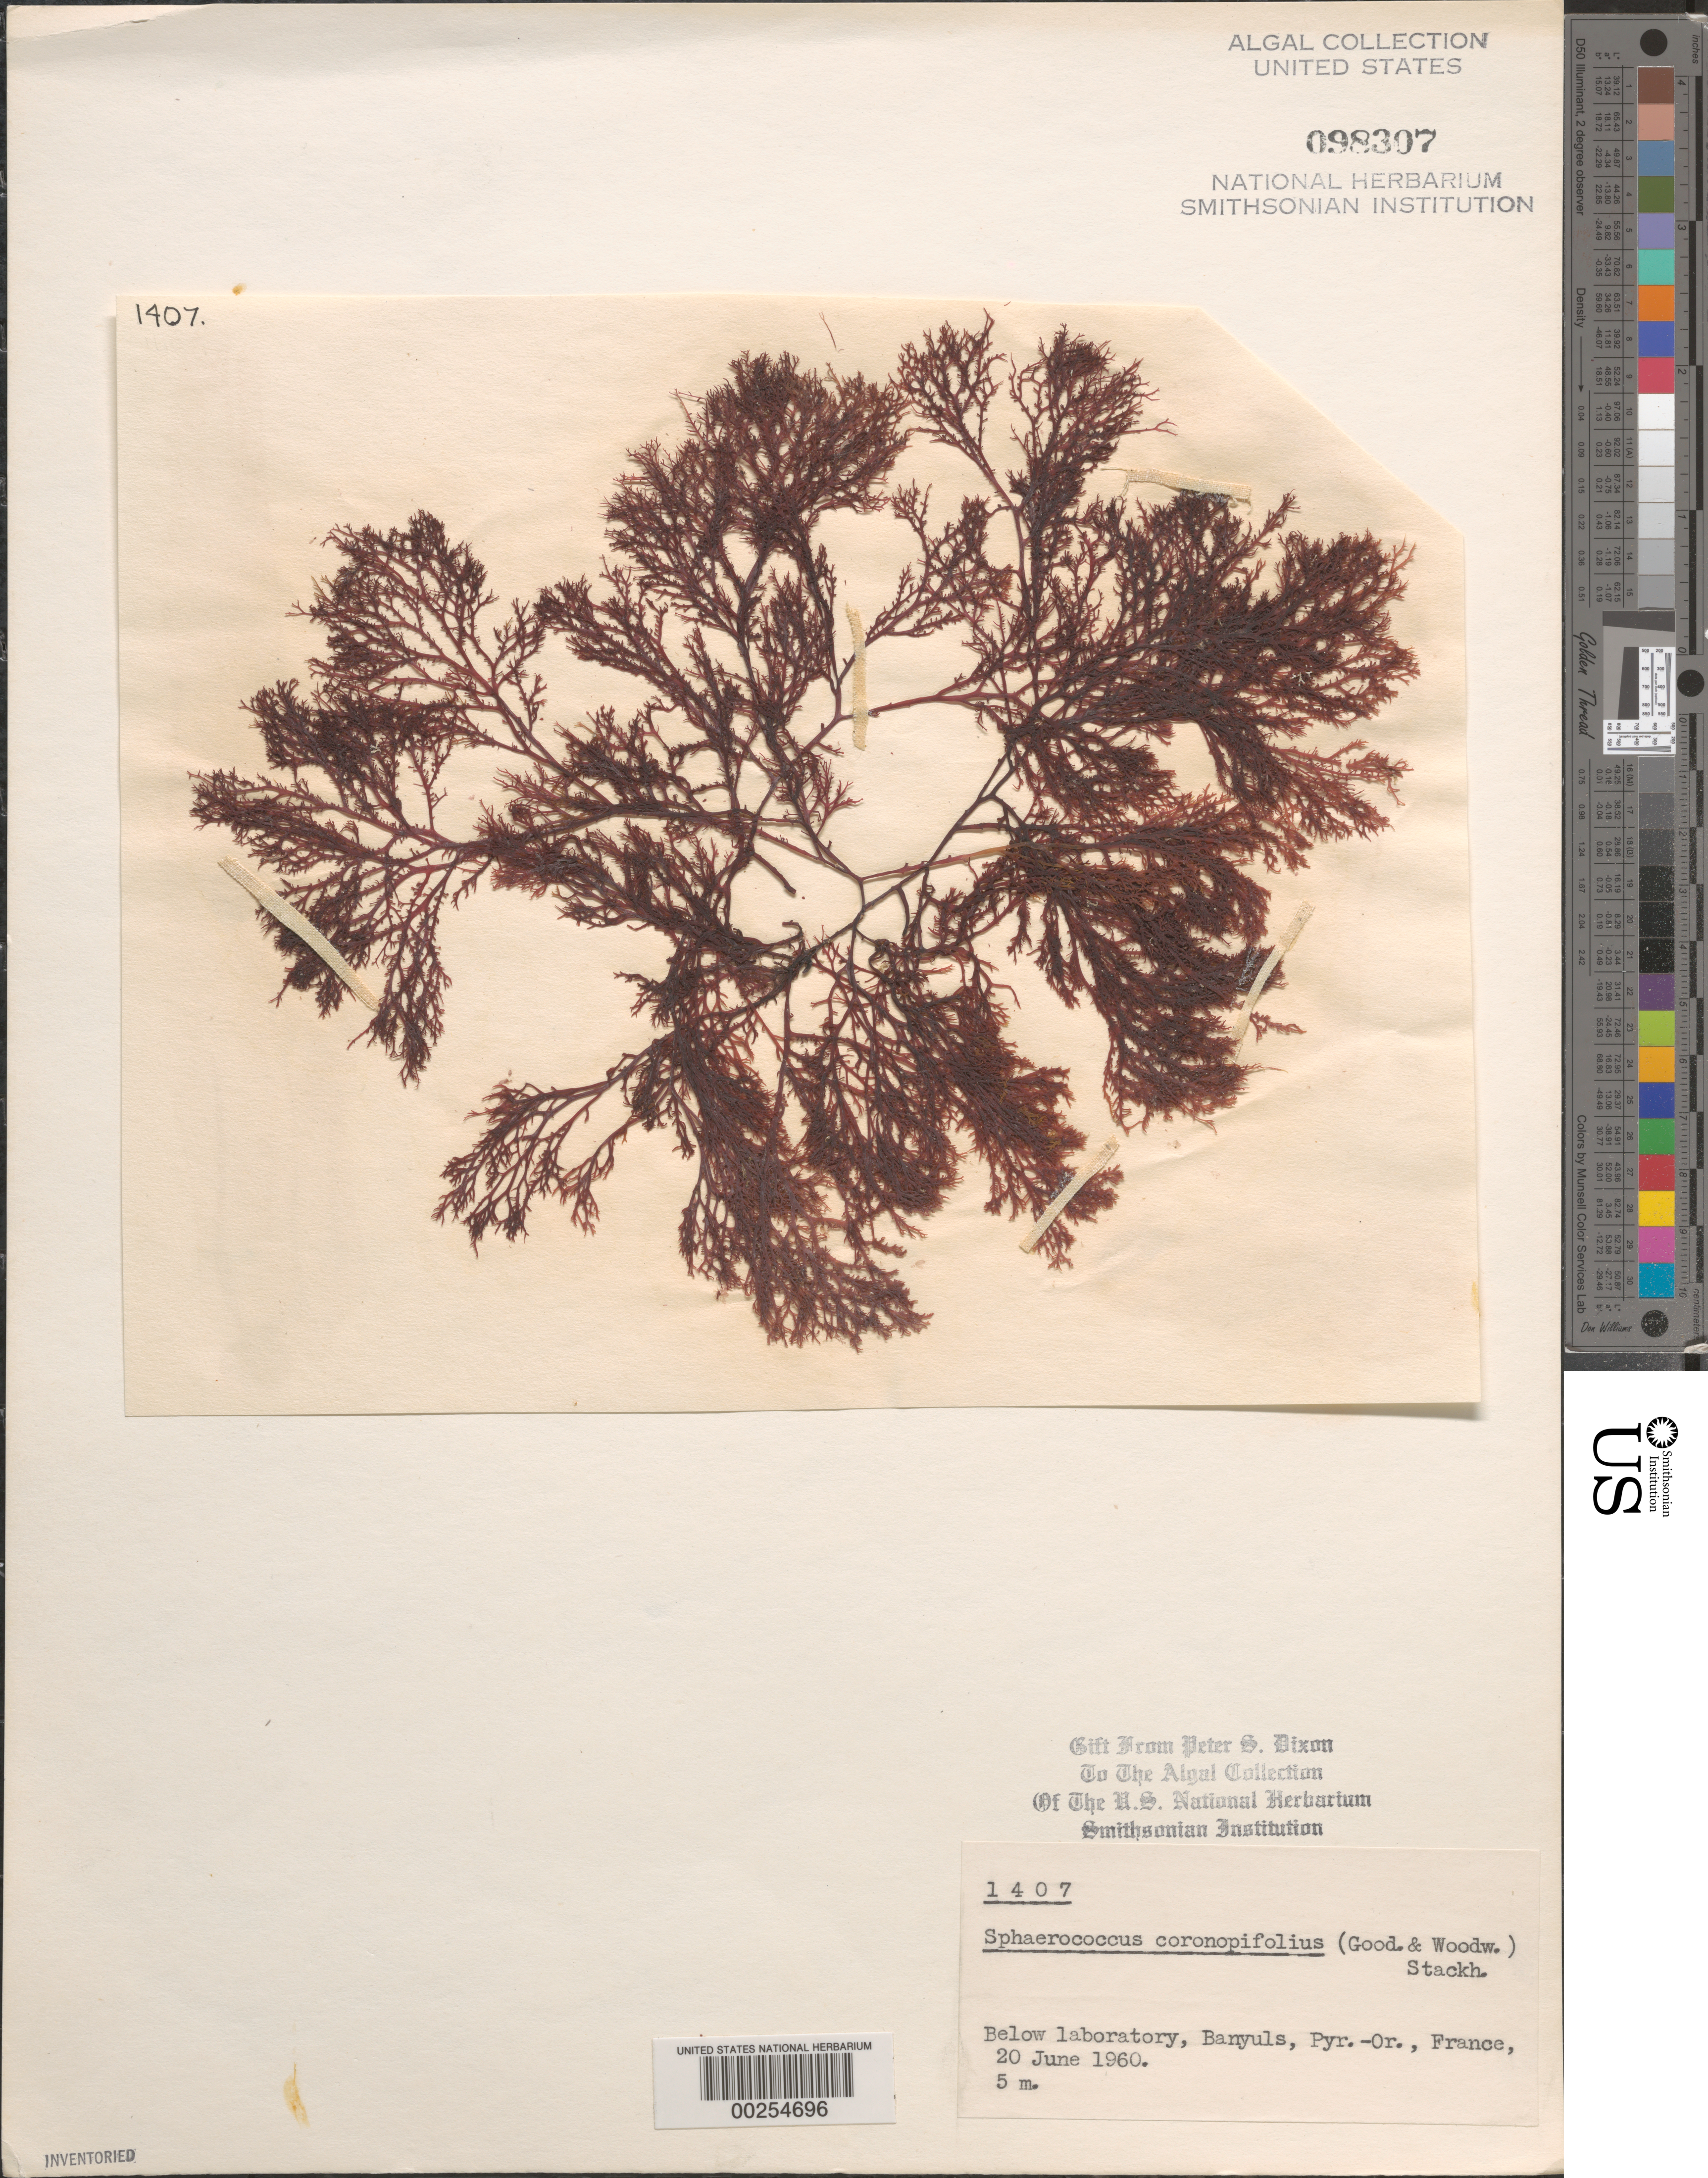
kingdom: Plantae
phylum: Rhodophyta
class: Florideophyceae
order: Gigartinales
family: Sphaerococcaceae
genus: Sphaerococcus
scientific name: Sphaerococcus coronopifolius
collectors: P. S. Dixon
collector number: PSD 1407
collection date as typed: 20 Jun 1960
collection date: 1960-06-20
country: France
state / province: Occitanie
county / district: Pyrénées-Orientales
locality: Near Banyuls-sur-Mer, below laboratory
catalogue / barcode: US 98307